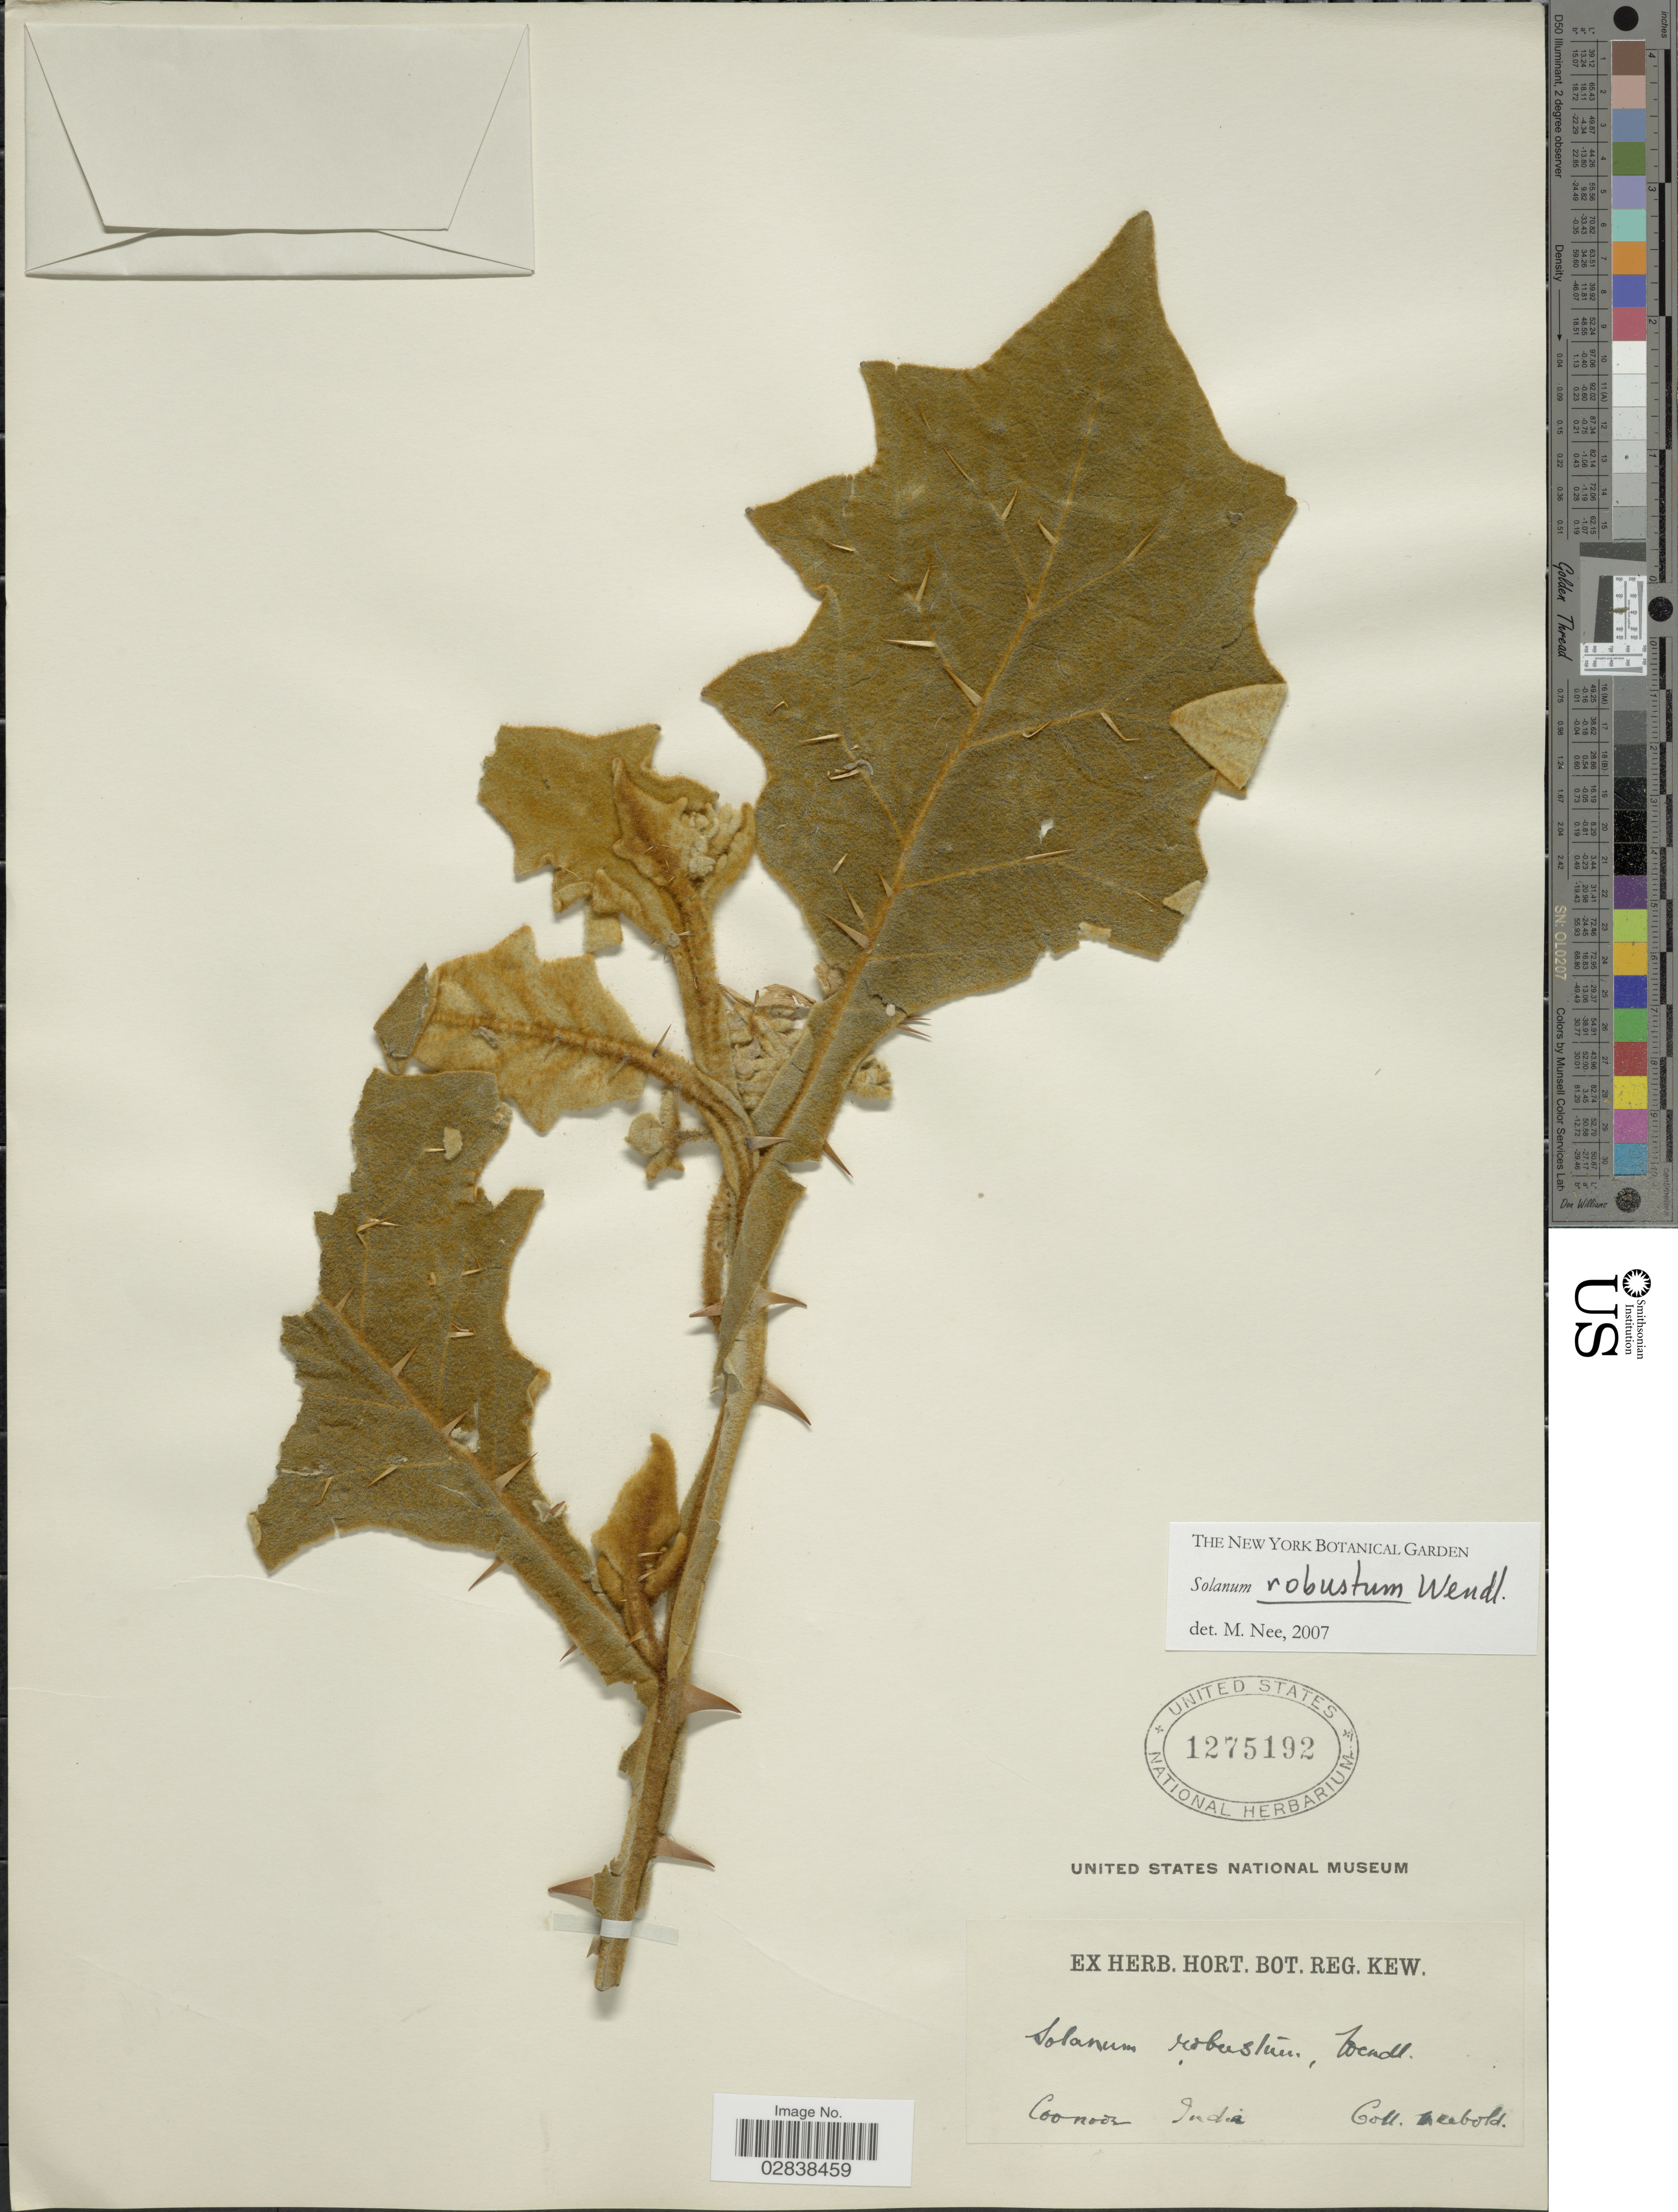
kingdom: Plantae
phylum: Tracheophyta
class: Magnoliopsida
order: Solanales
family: Solanaceae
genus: Solanum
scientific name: Solanum robustum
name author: H. Wendl.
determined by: Knapp, S. D.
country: India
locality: Coonoor India.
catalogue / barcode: US 1275192